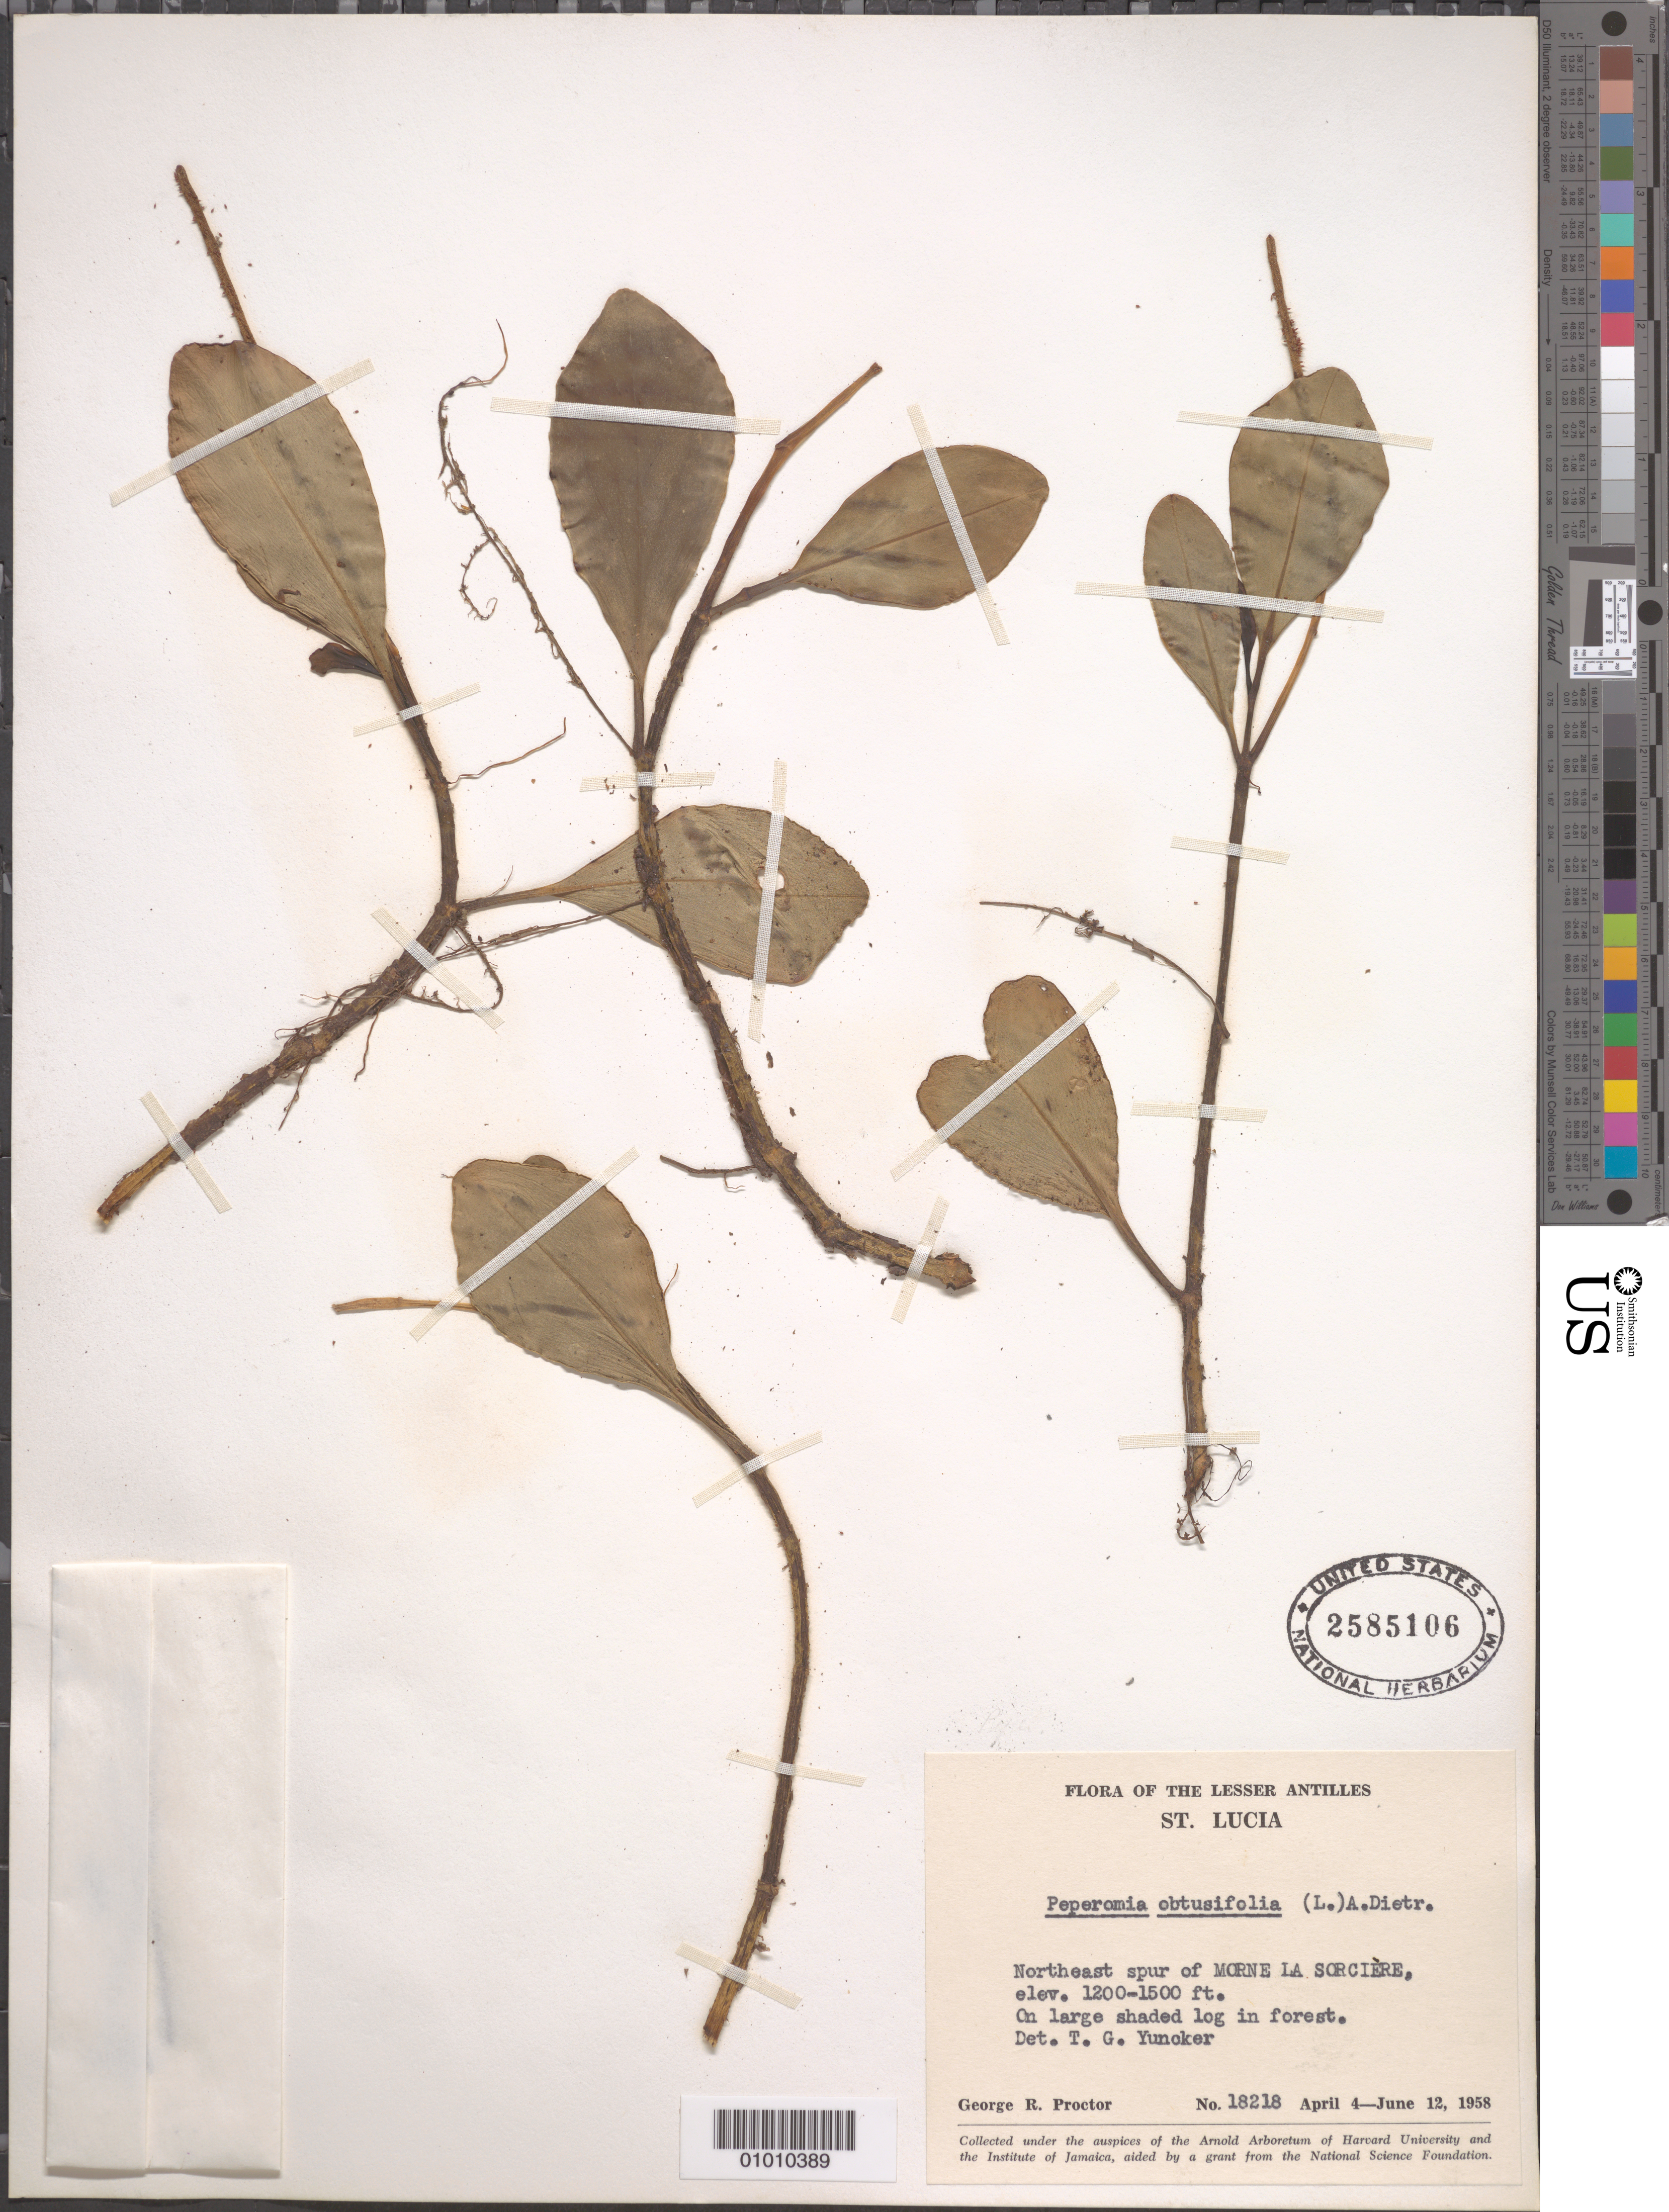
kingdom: Plantae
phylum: Tracheophyta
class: Magnoliopsida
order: Piperales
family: Piperaceae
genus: Peperomia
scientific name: Peperomia obtusifolia var. obtusifolia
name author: (L.) A. Dietr.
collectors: G. R. Proctor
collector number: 18218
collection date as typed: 04 Apr 1958 to 12 Jun 1958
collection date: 1958-04-04/1958-06-12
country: St. Lucia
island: St. Lucia I.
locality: NE spur of Morne La Sorciere on large shaded log in forest.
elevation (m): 366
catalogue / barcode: US 2585106